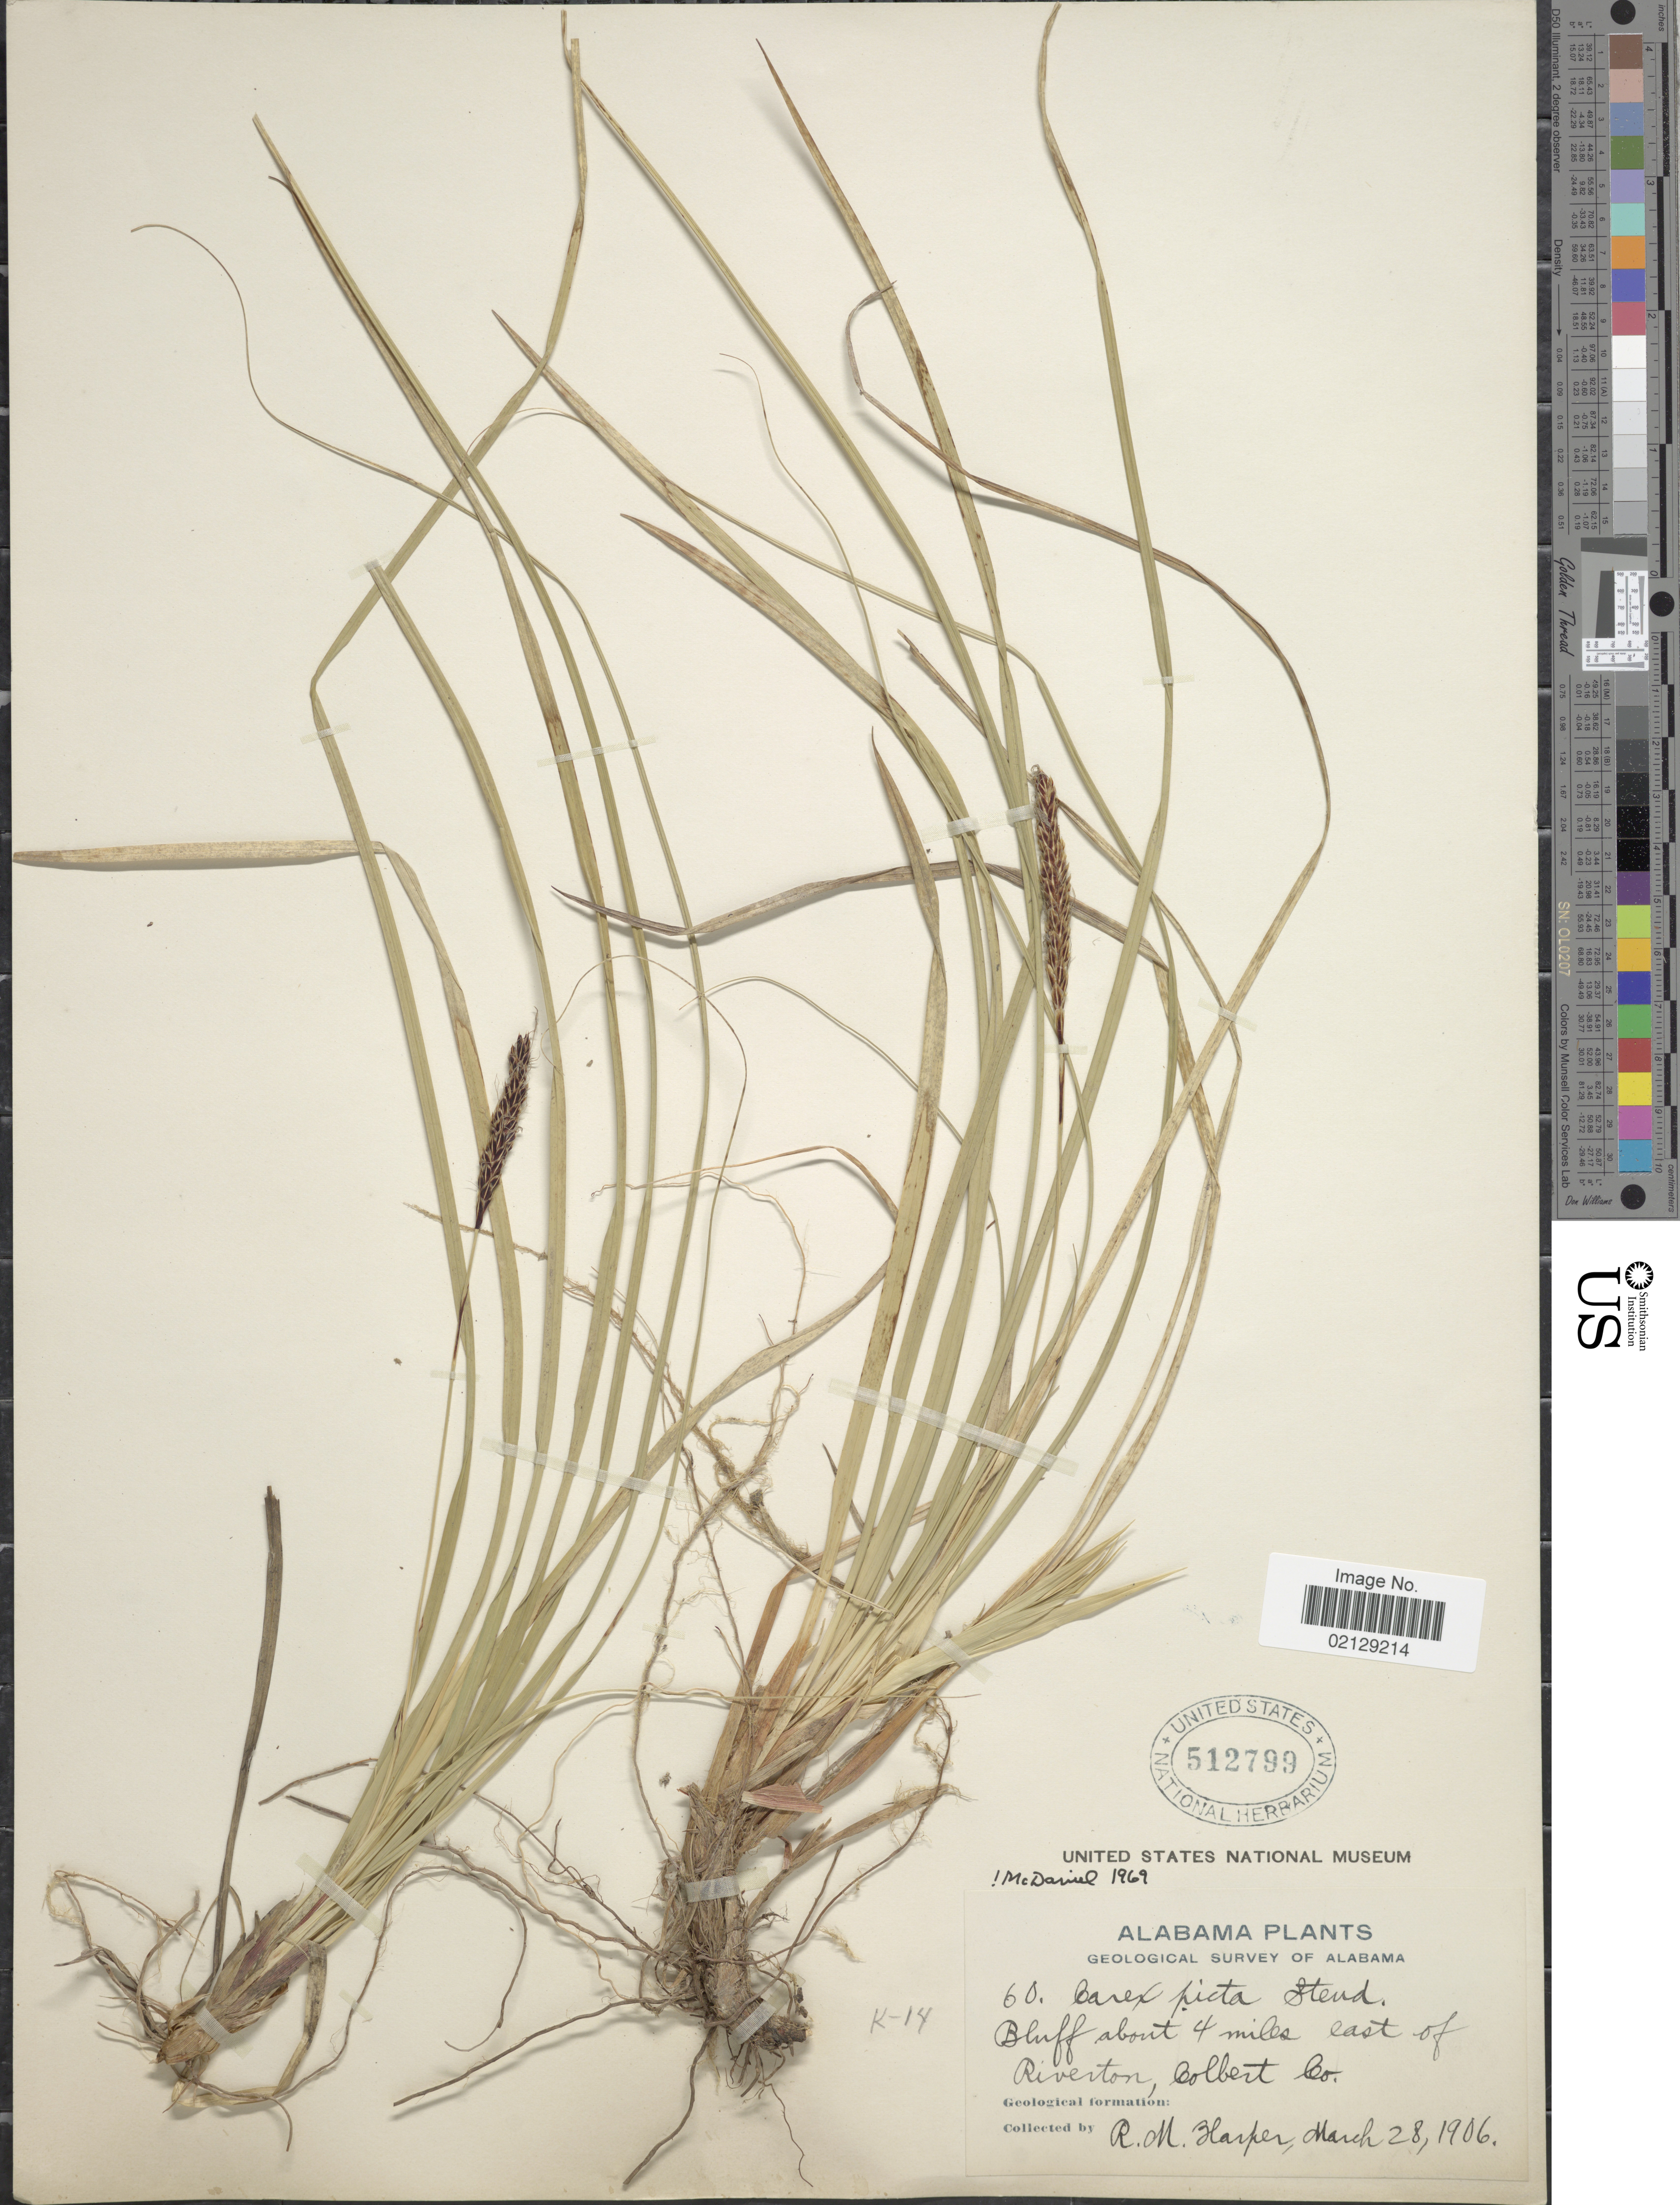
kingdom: Plantae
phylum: Tracheophyta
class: Liliopsida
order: Poales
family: Cyperaceae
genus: Carex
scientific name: Carex picta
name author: Steud.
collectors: R. M. Harper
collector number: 60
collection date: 1906-03-28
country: United States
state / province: Alabama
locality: Bluff about 4 miles east of Riverton, Colbert Co.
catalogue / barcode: US 512799